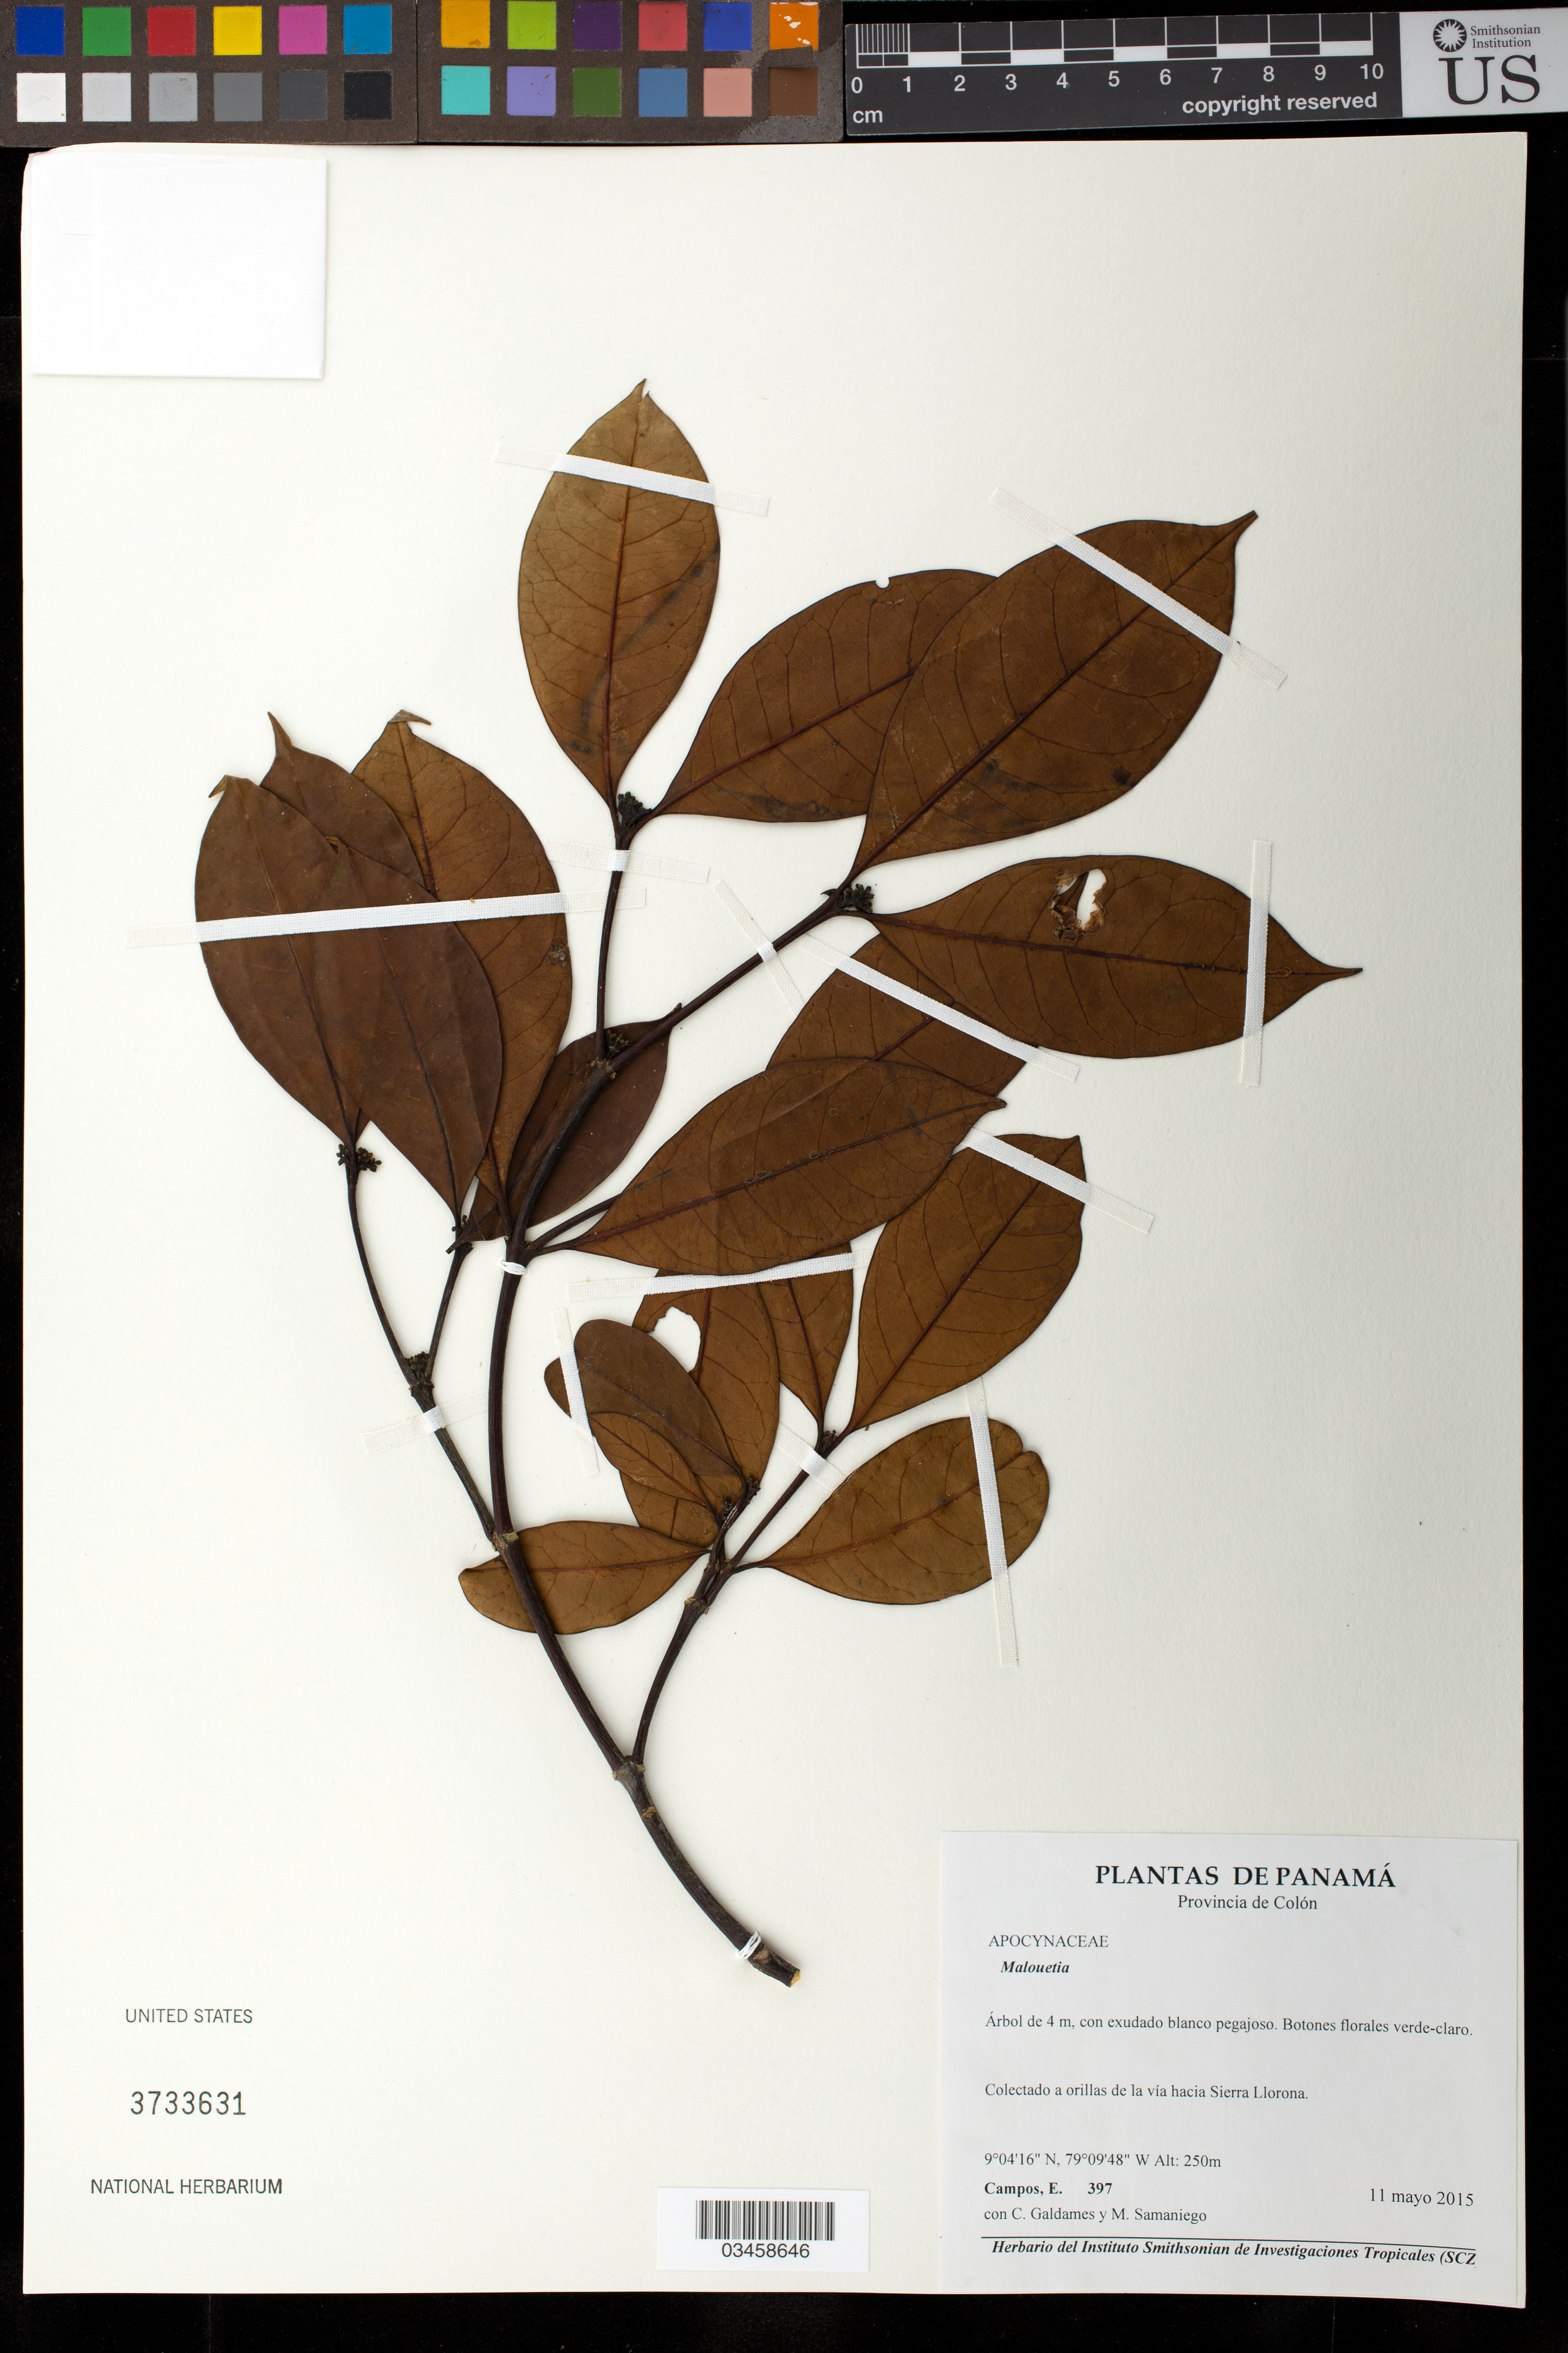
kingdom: Plantae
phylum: Tracheophyta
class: Magnoliopsida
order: Gentianales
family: Apocynaceae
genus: Malouetia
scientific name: Malouetia sp.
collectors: E. Campos, C. Galdames & M. Samaniego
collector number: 397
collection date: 2015-05-11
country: Panama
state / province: Colón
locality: Sierra Llorona, colectado a orillas de la via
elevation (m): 250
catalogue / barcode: US 3733631